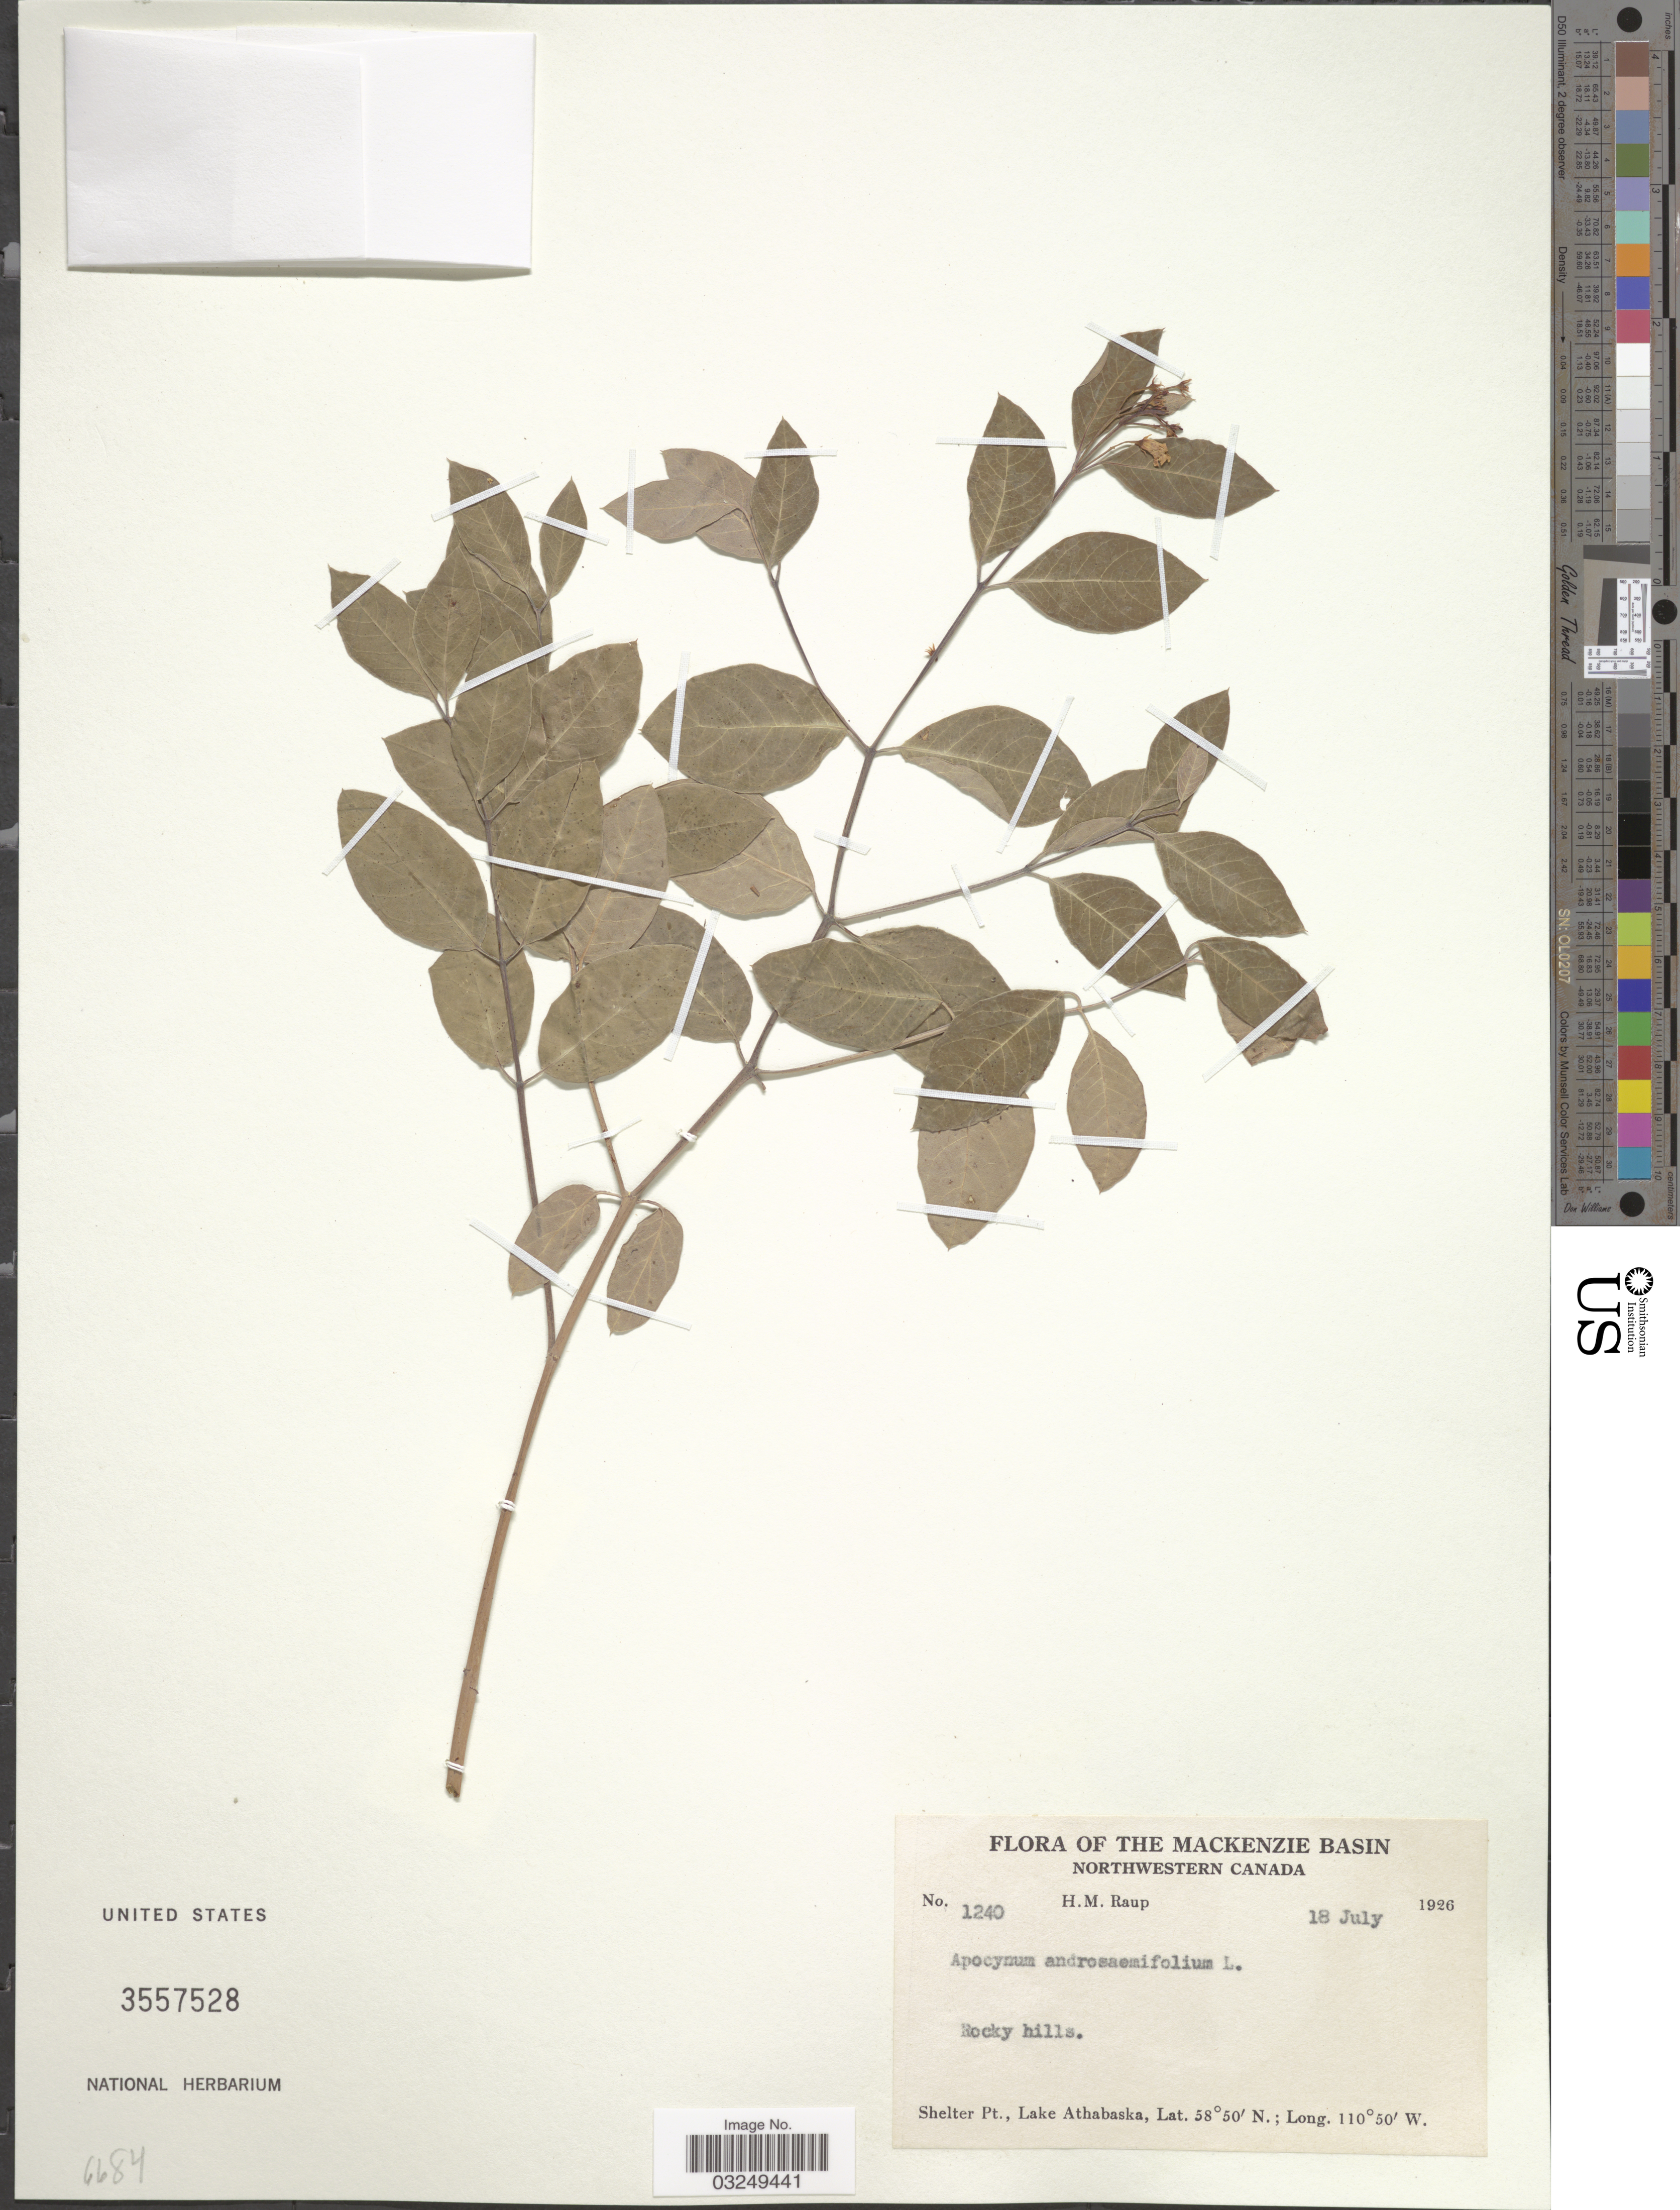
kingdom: Plantae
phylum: Tracheophyta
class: Magnoliopsida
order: Gentianales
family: Apocynaceae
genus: Apocynum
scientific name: Apocynum androsaemifolium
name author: L.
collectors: H. Raup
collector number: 1240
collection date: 1926-07-18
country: Canada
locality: The Mackenzie Basin. Northwestern Canada. Shelter Pt., Lake Athabaska.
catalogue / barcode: US 3557528